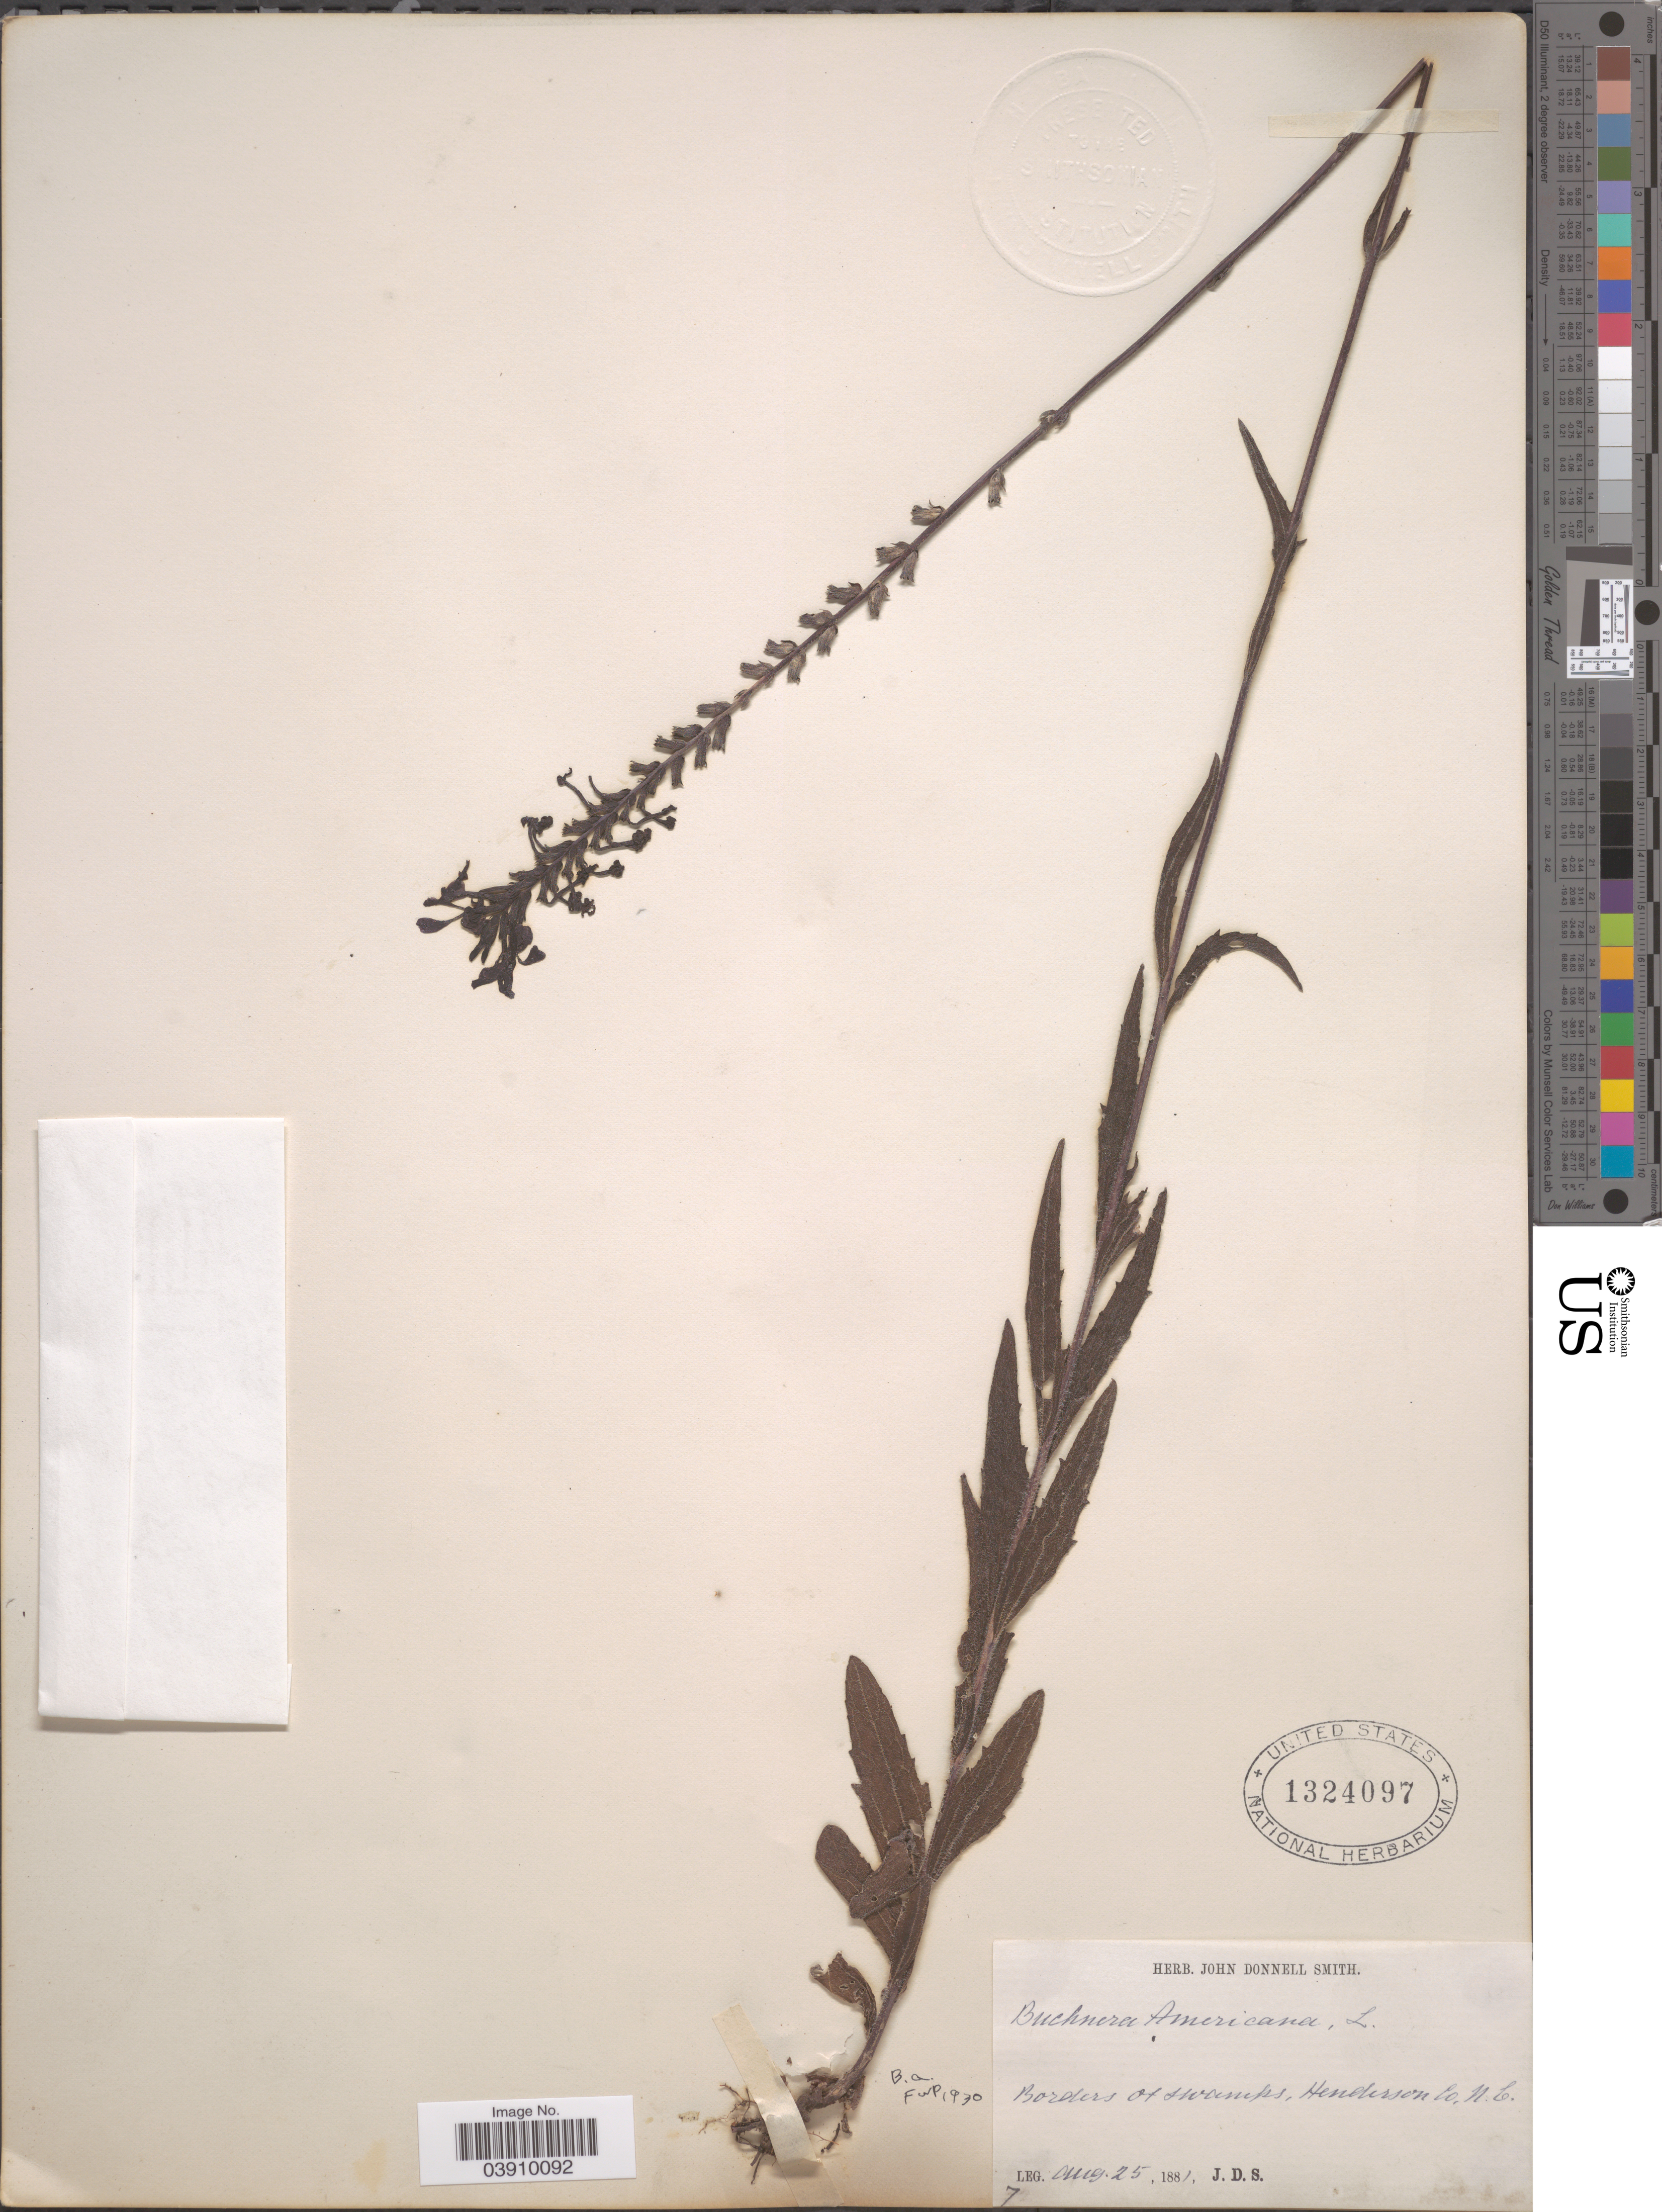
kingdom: Plantae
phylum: Tracheophyta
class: Magnoliopsida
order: Lamiales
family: Orobanchaceae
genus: Buchnera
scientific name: Buchnera americana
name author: L.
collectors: J. Donnell Smith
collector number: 7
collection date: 1881-08-25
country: United States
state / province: North Carolina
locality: Borders of swamps, Henderson Co.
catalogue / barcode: US 1324097